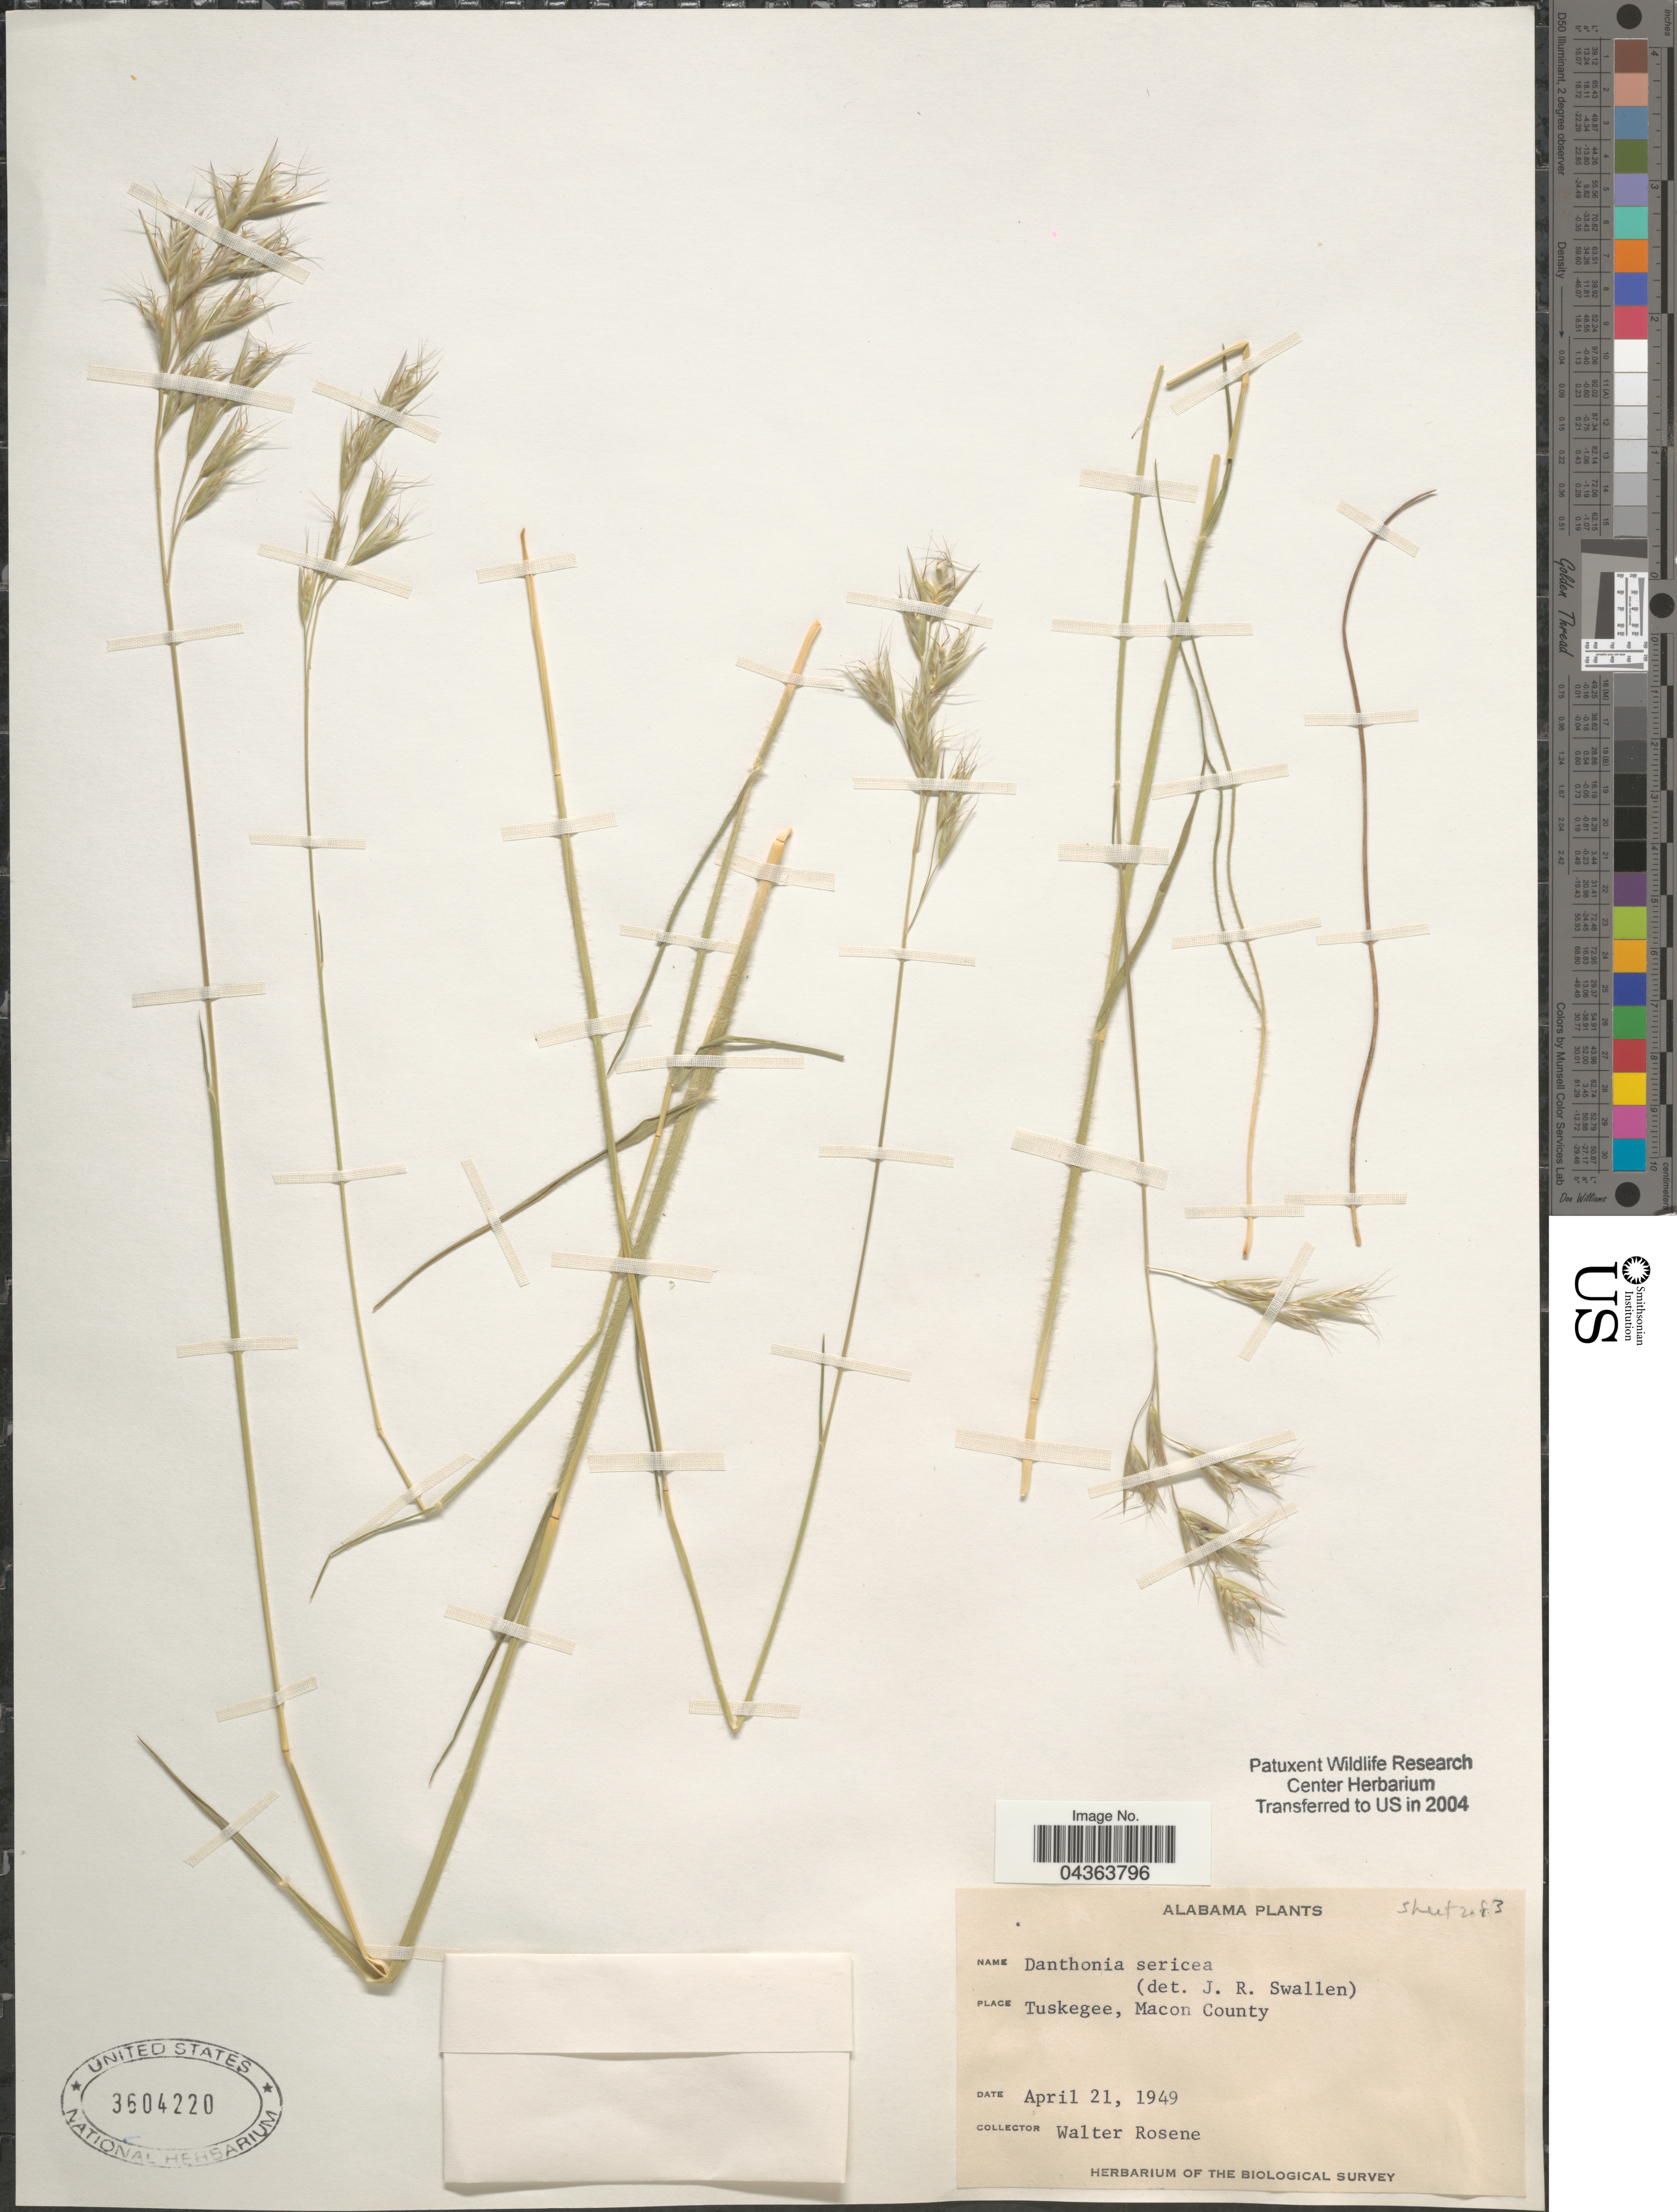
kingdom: Plantae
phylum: Tracheophyta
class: Liliopsida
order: Poales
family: Poaceae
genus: Danthonia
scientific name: Danthonia sericea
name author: Nutt.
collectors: W. Rosene Jr.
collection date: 1949-04-21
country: United States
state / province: Alabama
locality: Tuskegee, Macon County. The Biological Survey.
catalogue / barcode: US 3604220